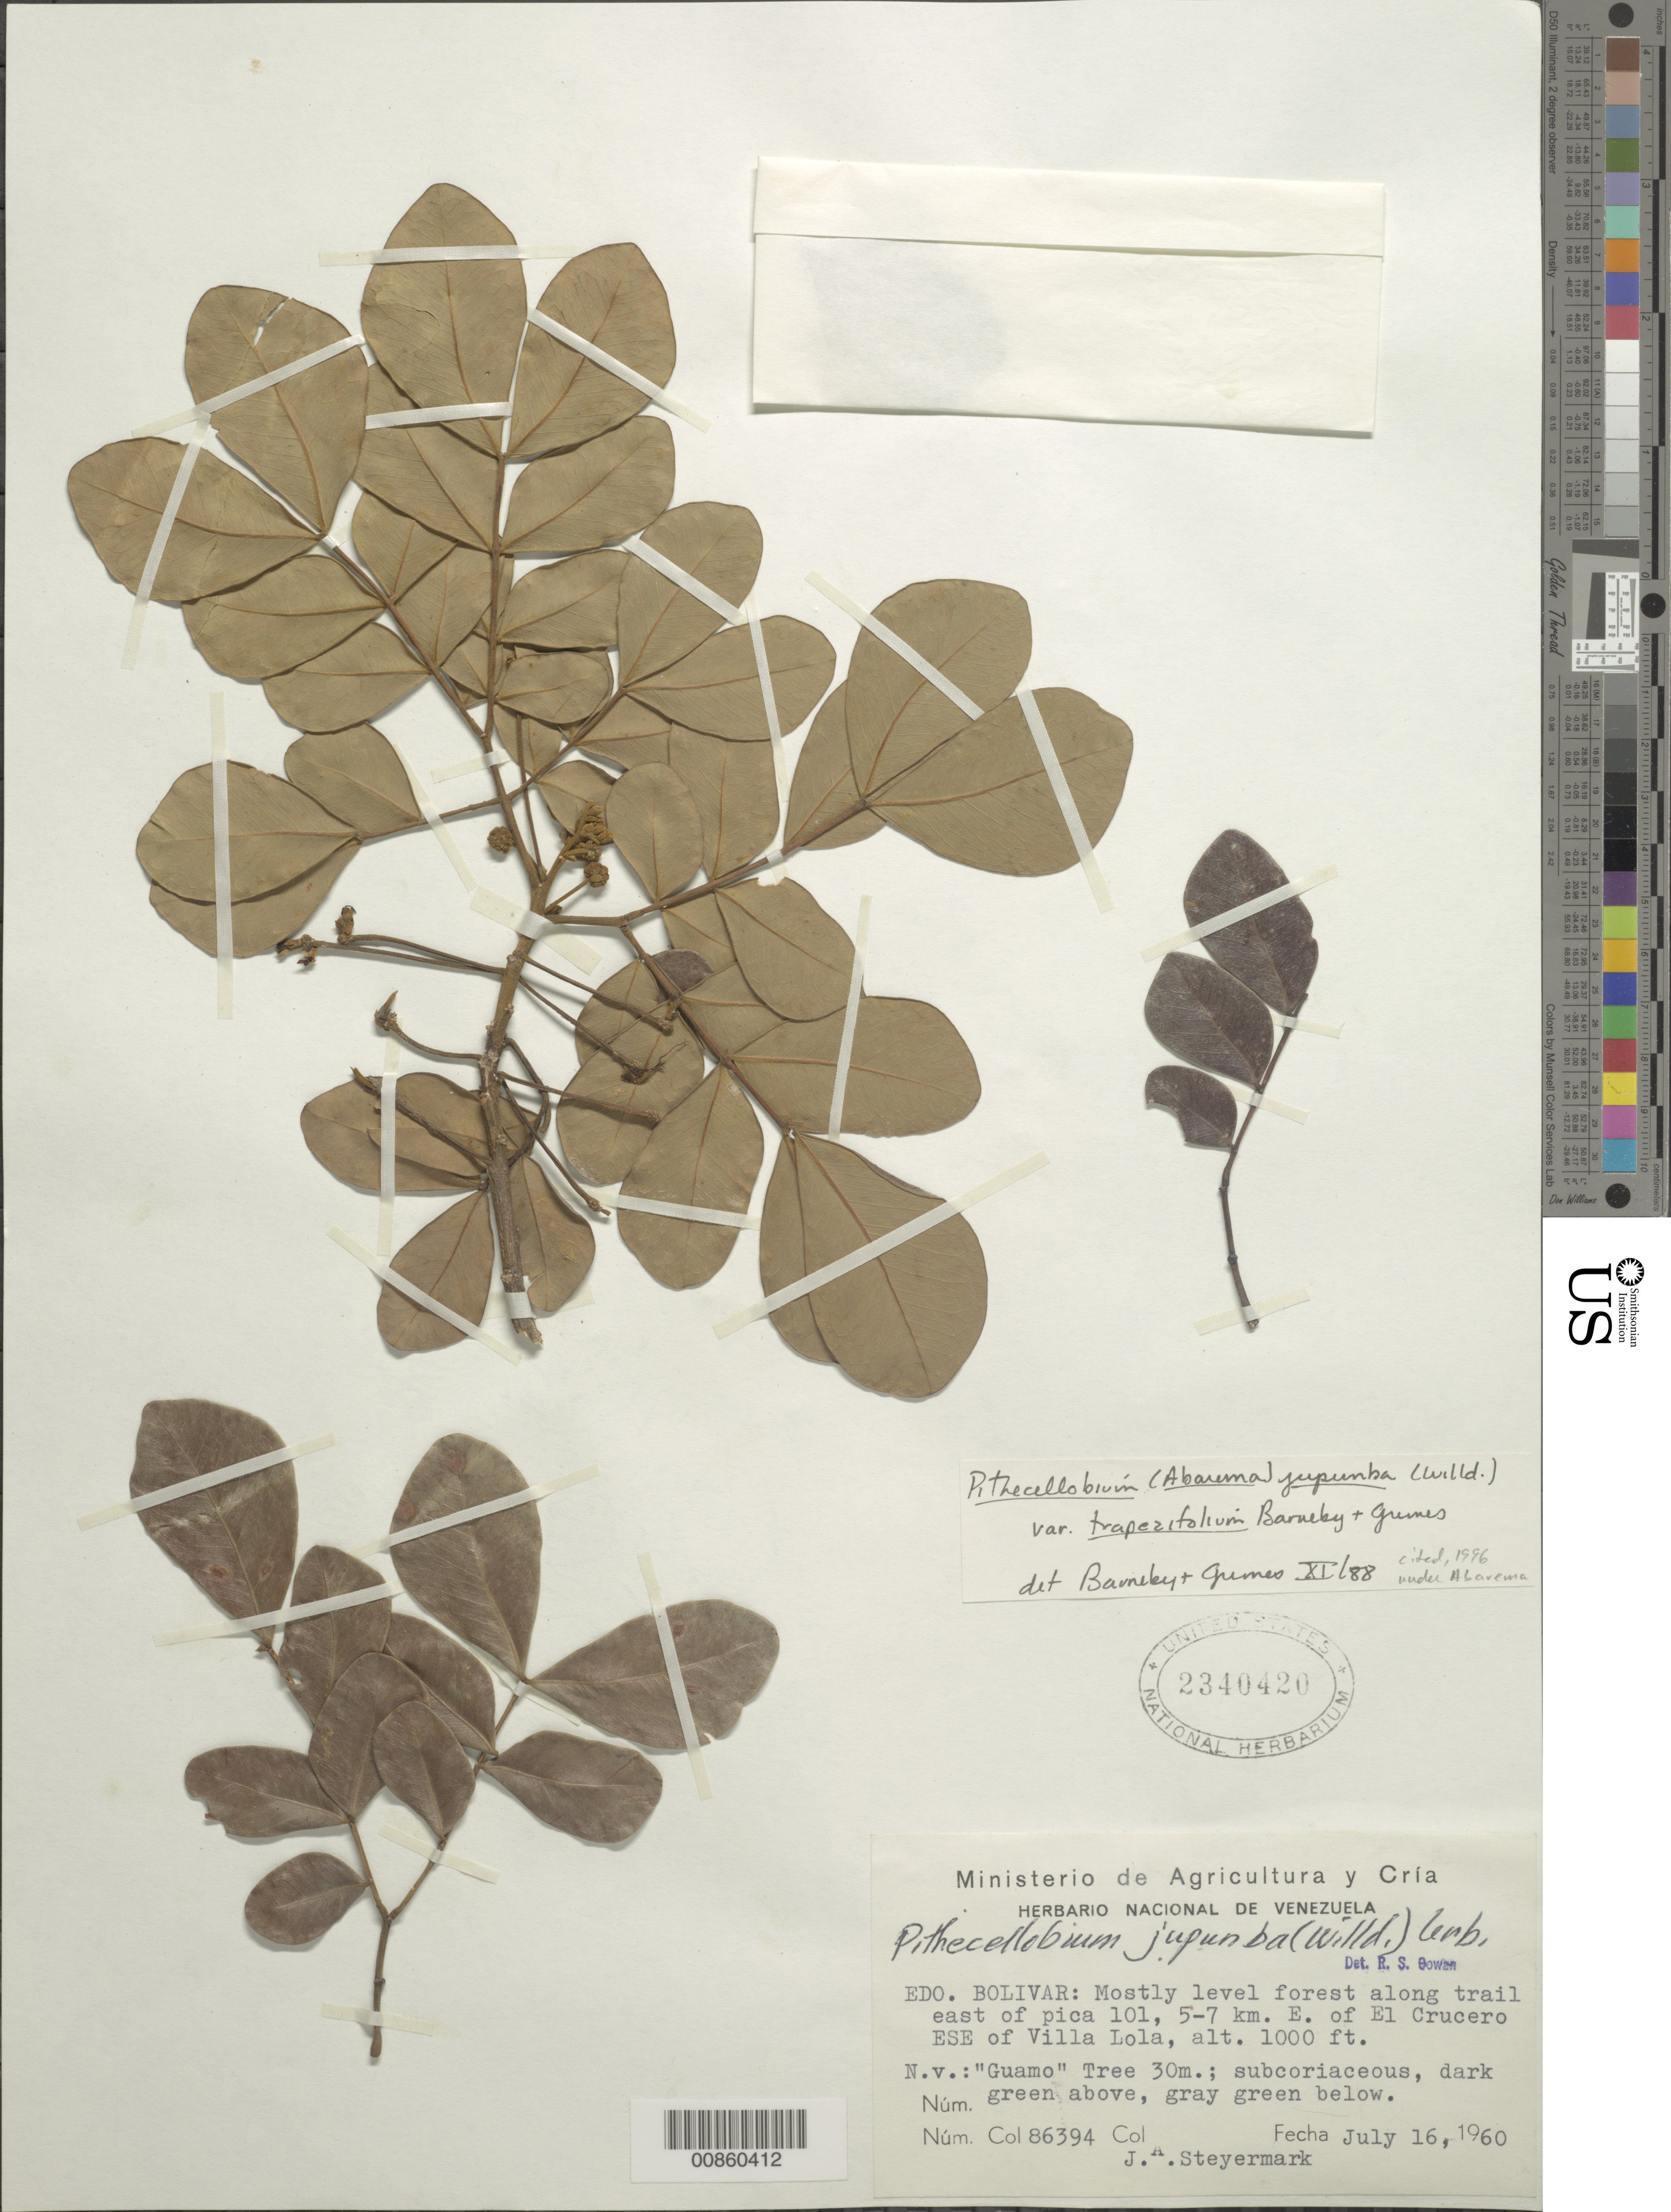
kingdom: Plantae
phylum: Tracheophyta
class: Magnoliopsida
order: Fabales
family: Fabaceae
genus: Jupunba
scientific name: Jupunba trapezifolia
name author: (Vahl) Moldenke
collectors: J. Steyermark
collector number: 86394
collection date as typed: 16-Jul-60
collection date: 1960-07-16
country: Venezuela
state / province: Bolívar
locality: Altiplanicie de Nuria, trail E of pk 101, 5-7 km E of El Cruzero, ESE of Villa Lola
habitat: Mostly level forest along trail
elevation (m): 305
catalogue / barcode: US 2340420